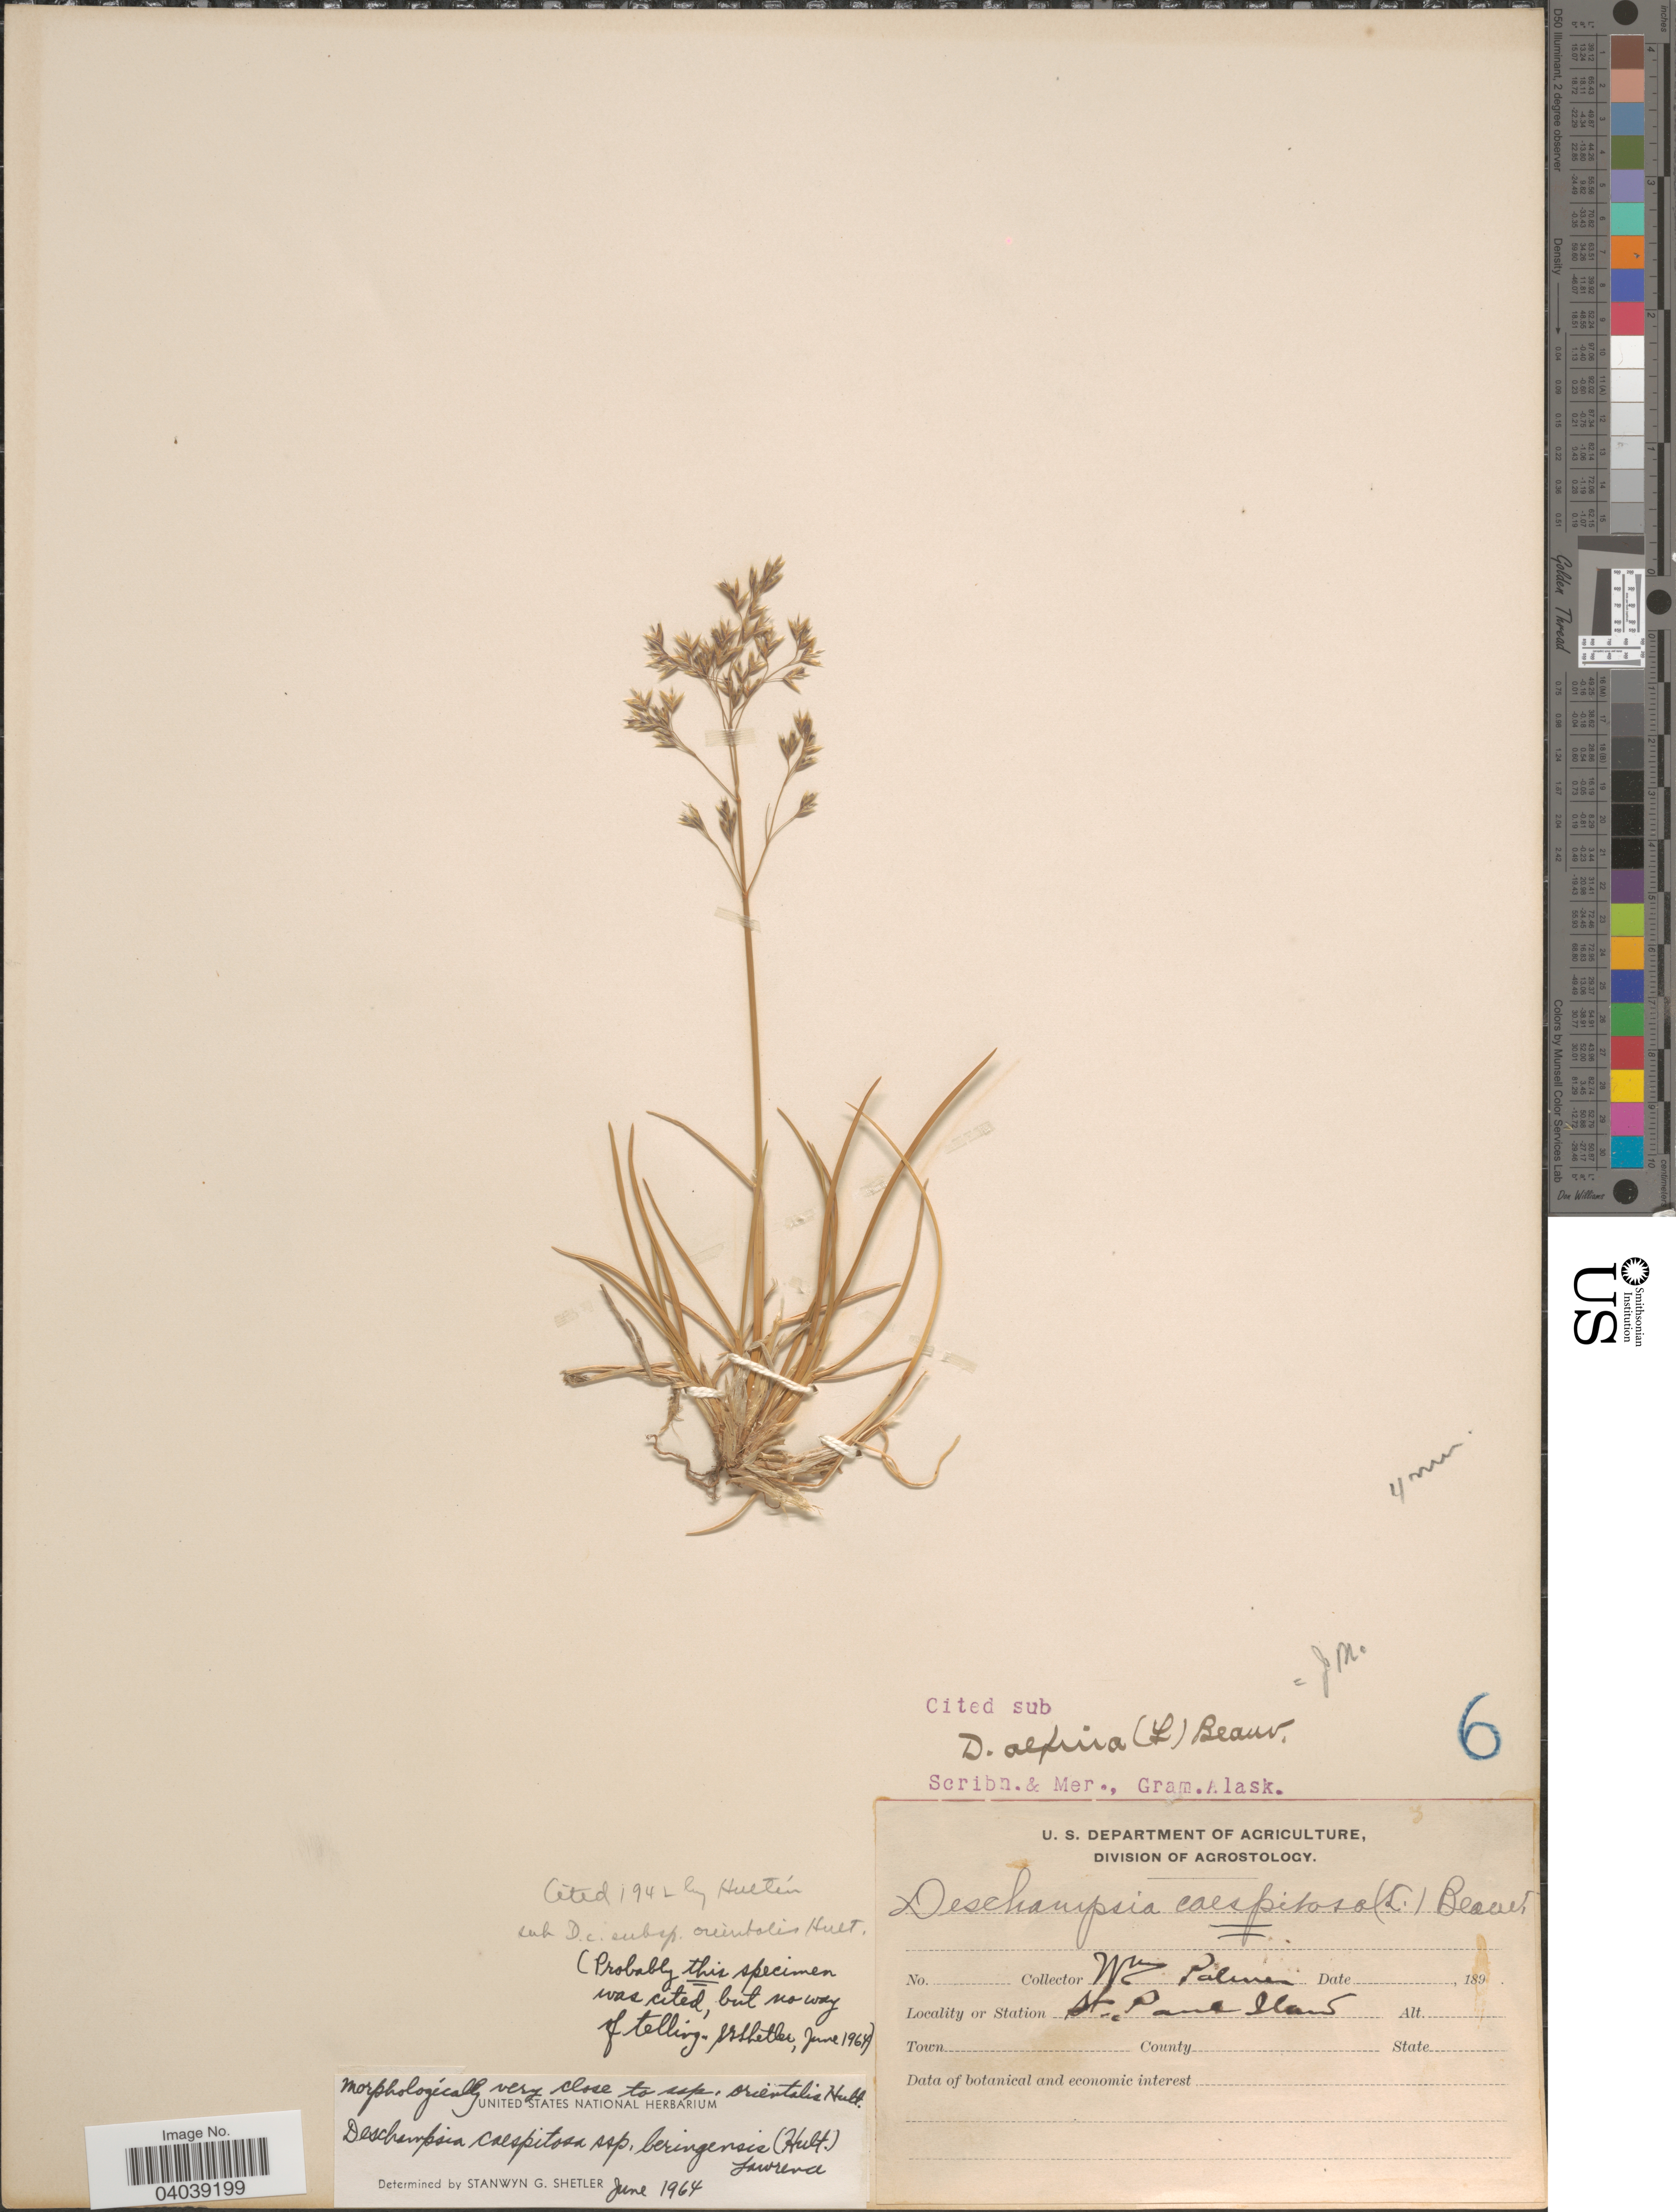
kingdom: Plantae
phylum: Tracheophyta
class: Liliopsida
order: Poales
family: Poaceae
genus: Deschampsia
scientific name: Deschampsia cespitosa subsp. beringensis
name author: (Hultén) Lawrence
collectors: W. Palmer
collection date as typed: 189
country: United States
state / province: Alaska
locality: St Paul Island.